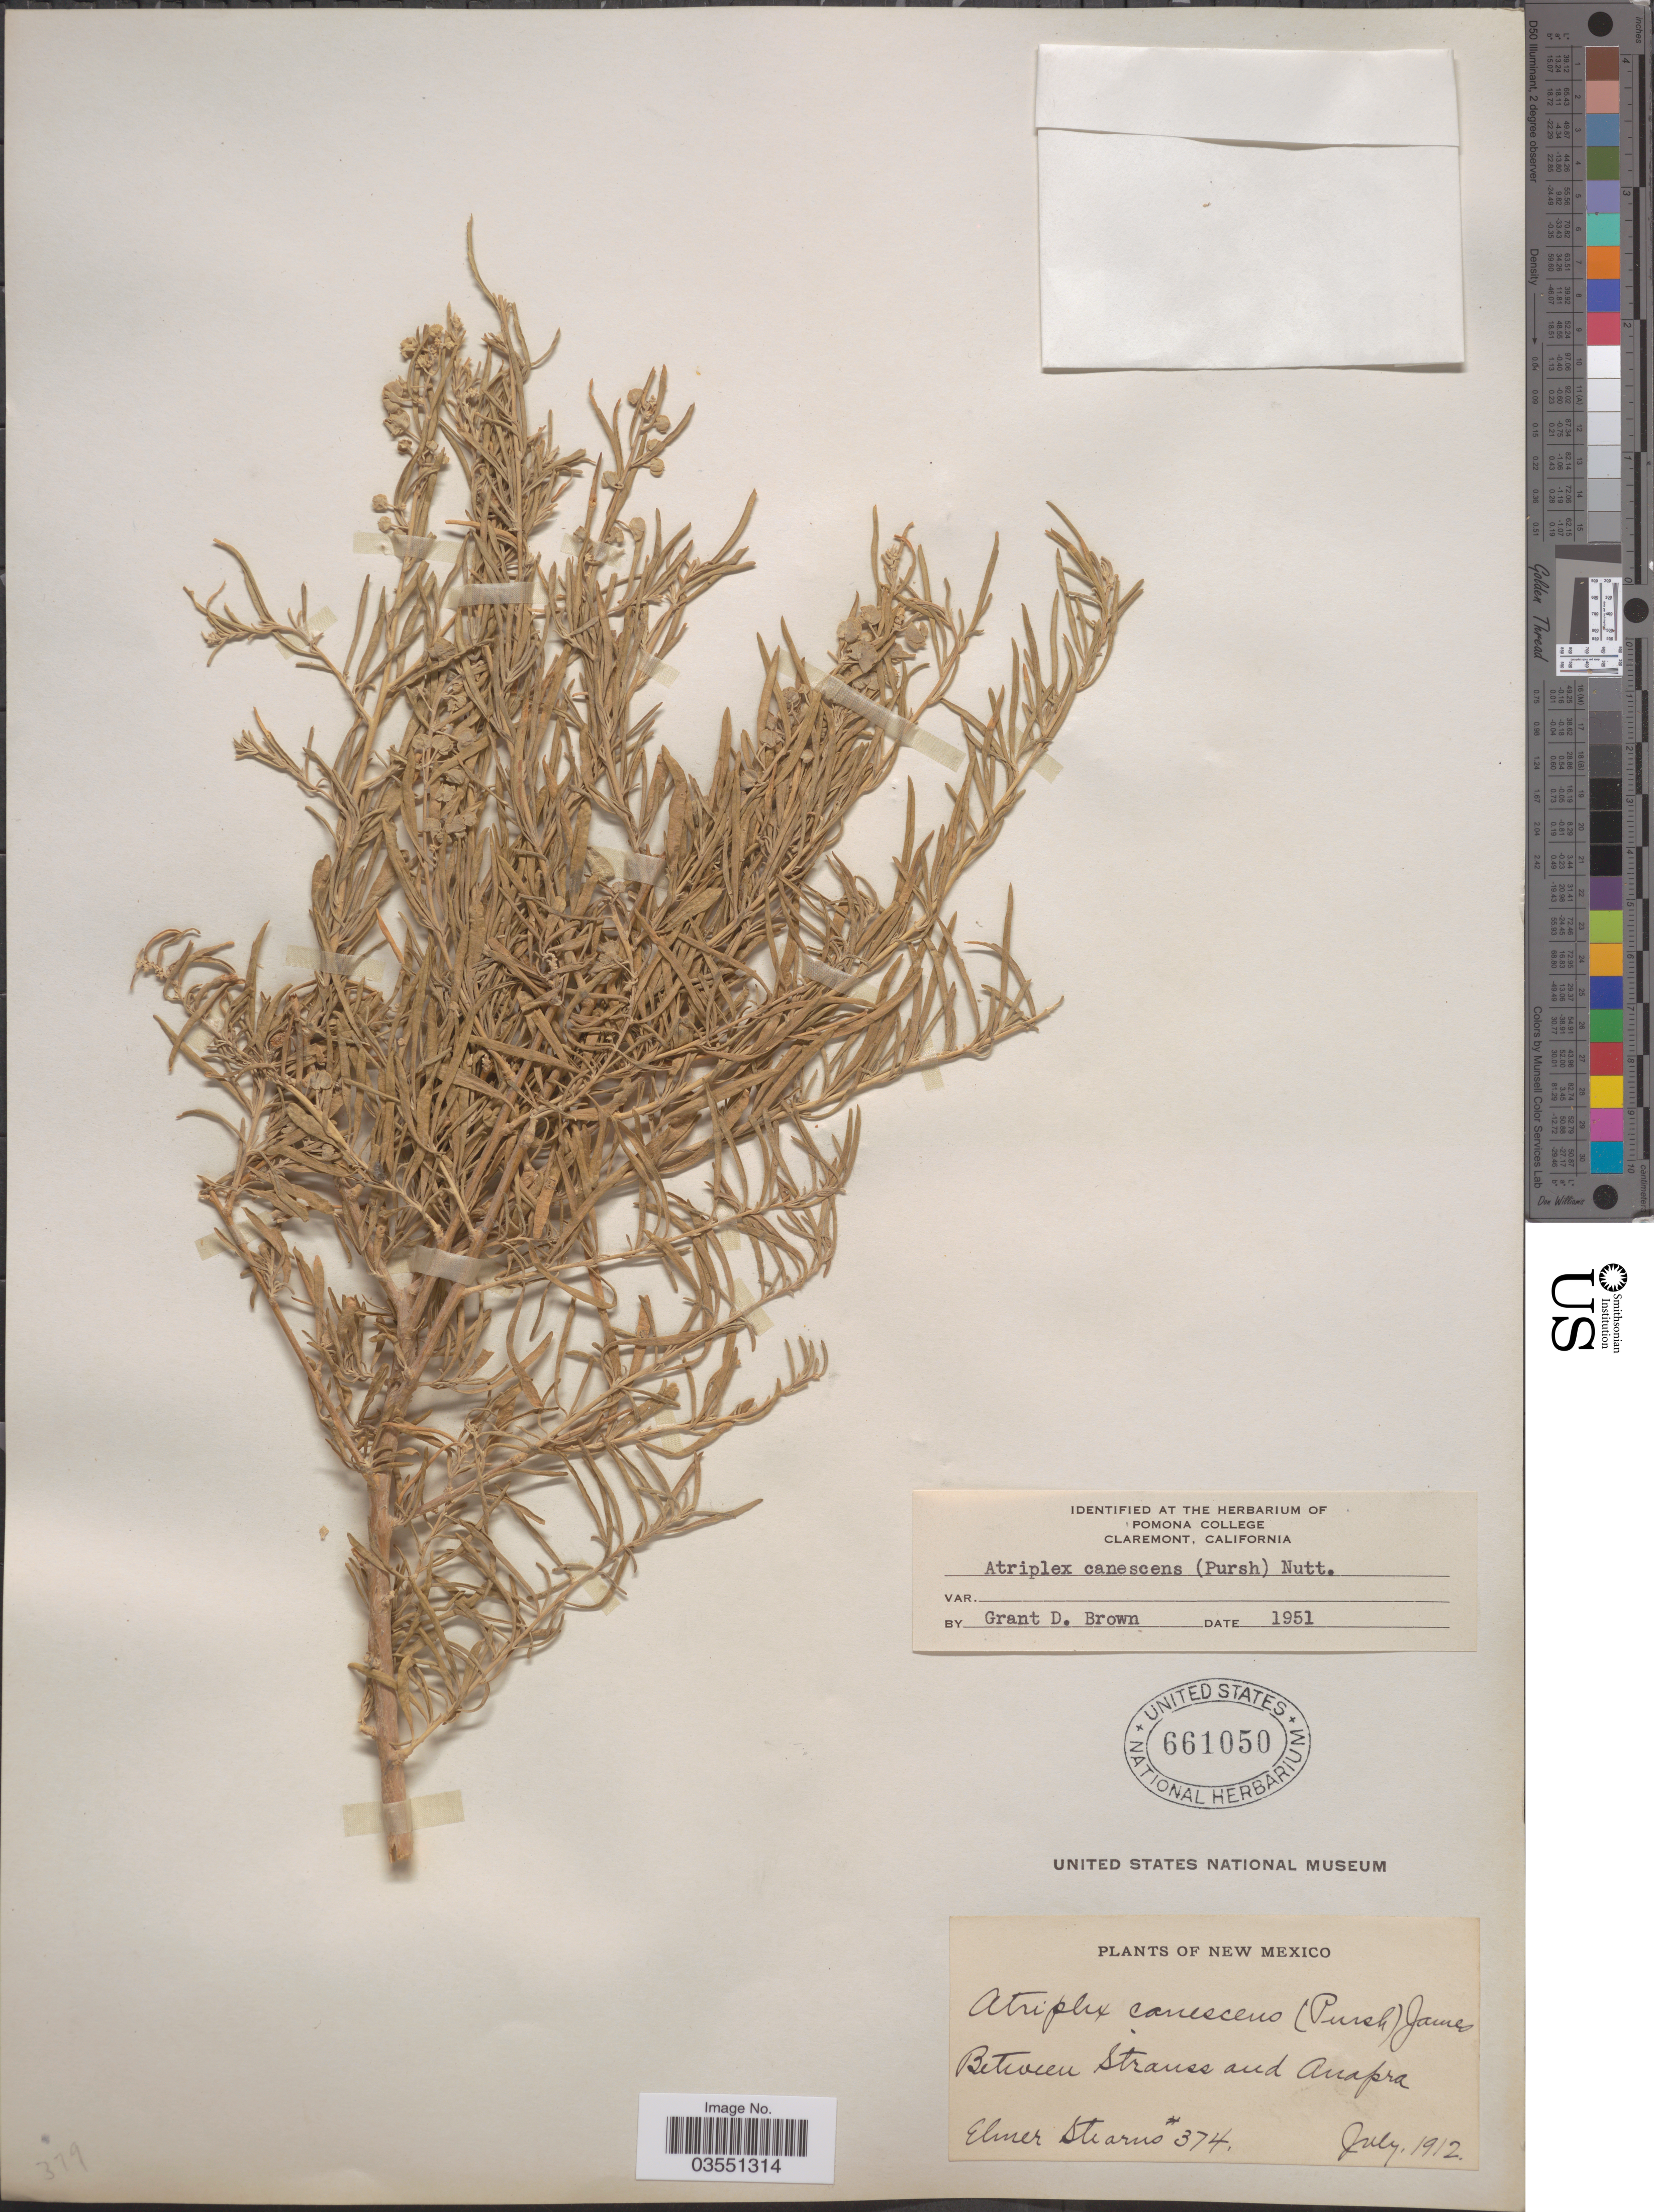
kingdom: Plantae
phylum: Tracheophyta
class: Magnoliopsida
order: Caryophyllales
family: Amaranthaceae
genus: Atriplex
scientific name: Atriplex canescens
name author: (Pursh) Nutt.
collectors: E. Stearns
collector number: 374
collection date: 1912-07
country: United States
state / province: New Mexico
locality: Between Strauss and Anapra.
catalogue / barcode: US 661050